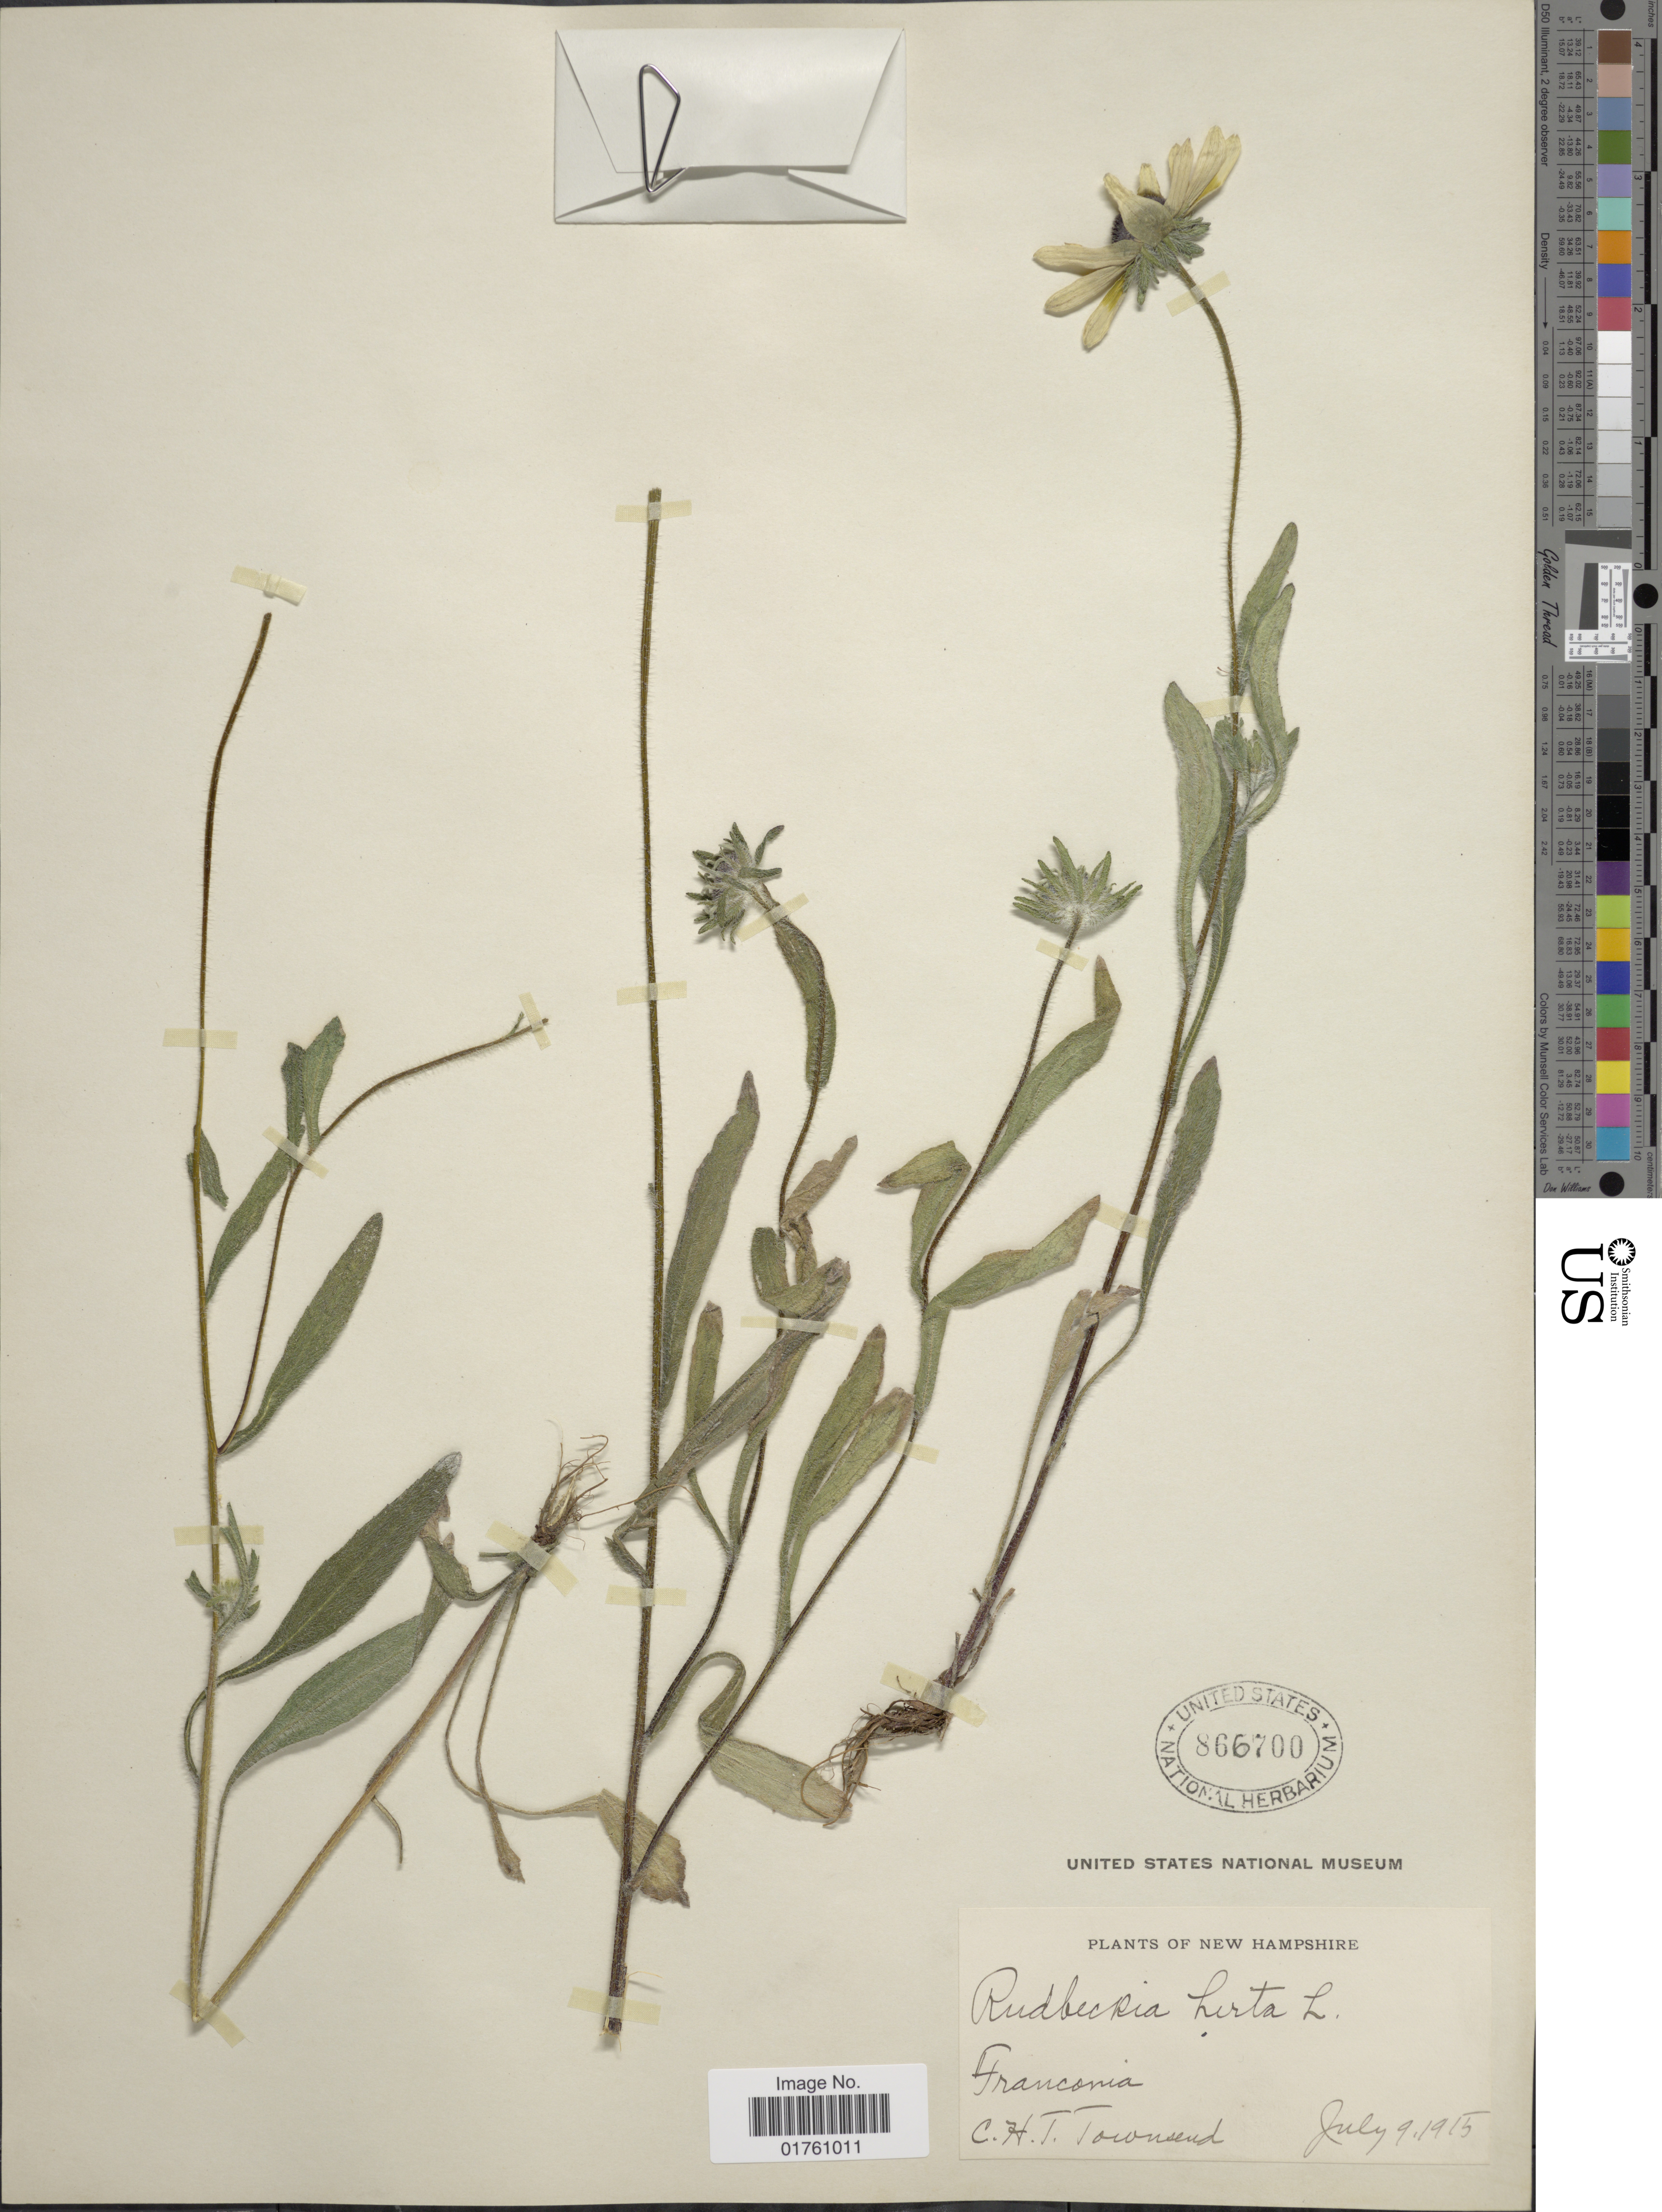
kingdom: Plantae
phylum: Tracheophyta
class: Magnoliopsida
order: Asterales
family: Asteraceae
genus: Rudbeckia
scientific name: Rudbeckia hirta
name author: L.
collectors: C. H. T. Townsend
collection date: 1915-07-09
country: United States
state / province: New Hampshire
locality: Franconia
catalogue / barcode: US 866700